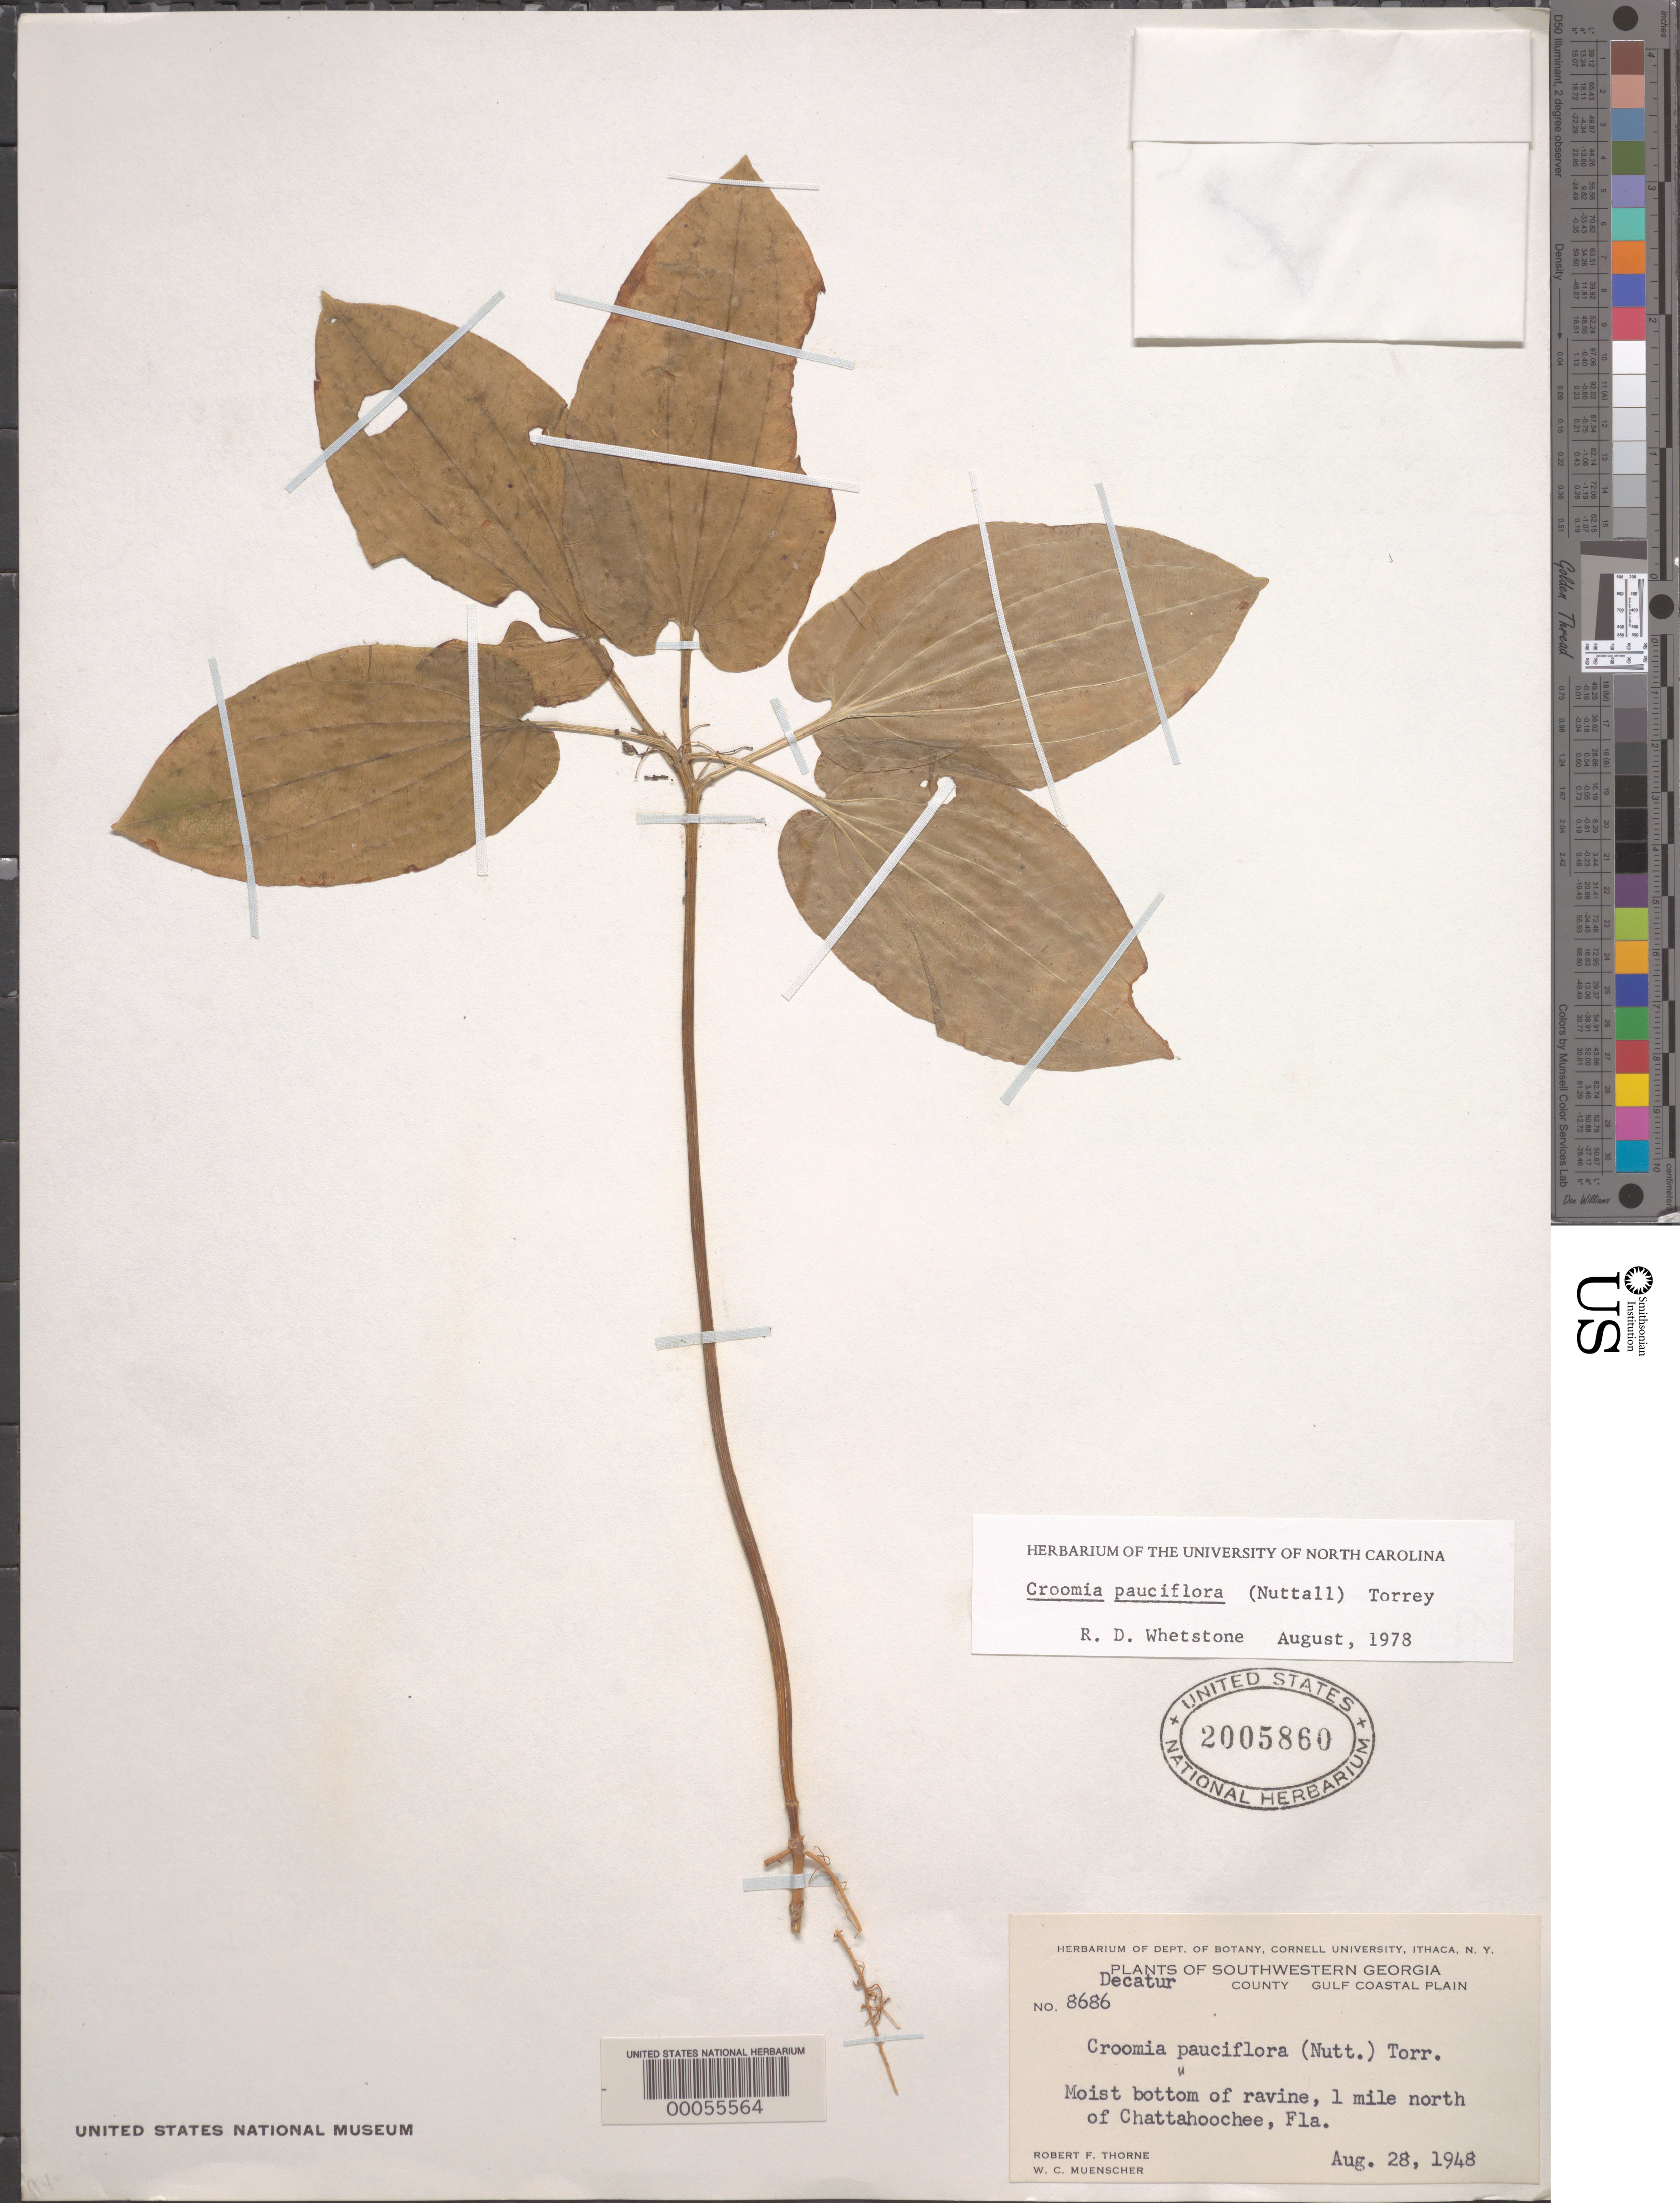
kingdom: Plantae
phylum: Tracheophyta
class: Liliopsida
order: Pandanales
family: Stemonaceae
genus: Croomia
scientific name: Croomia pauciflora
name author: (Nutt.) Torr.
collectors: R. F. Thorne & W. Muenscher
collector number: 8686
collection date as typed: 28 Aug 1948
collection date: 1948-08-28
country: United States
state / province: Georgia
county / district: Decatur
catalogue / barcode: US 2005860